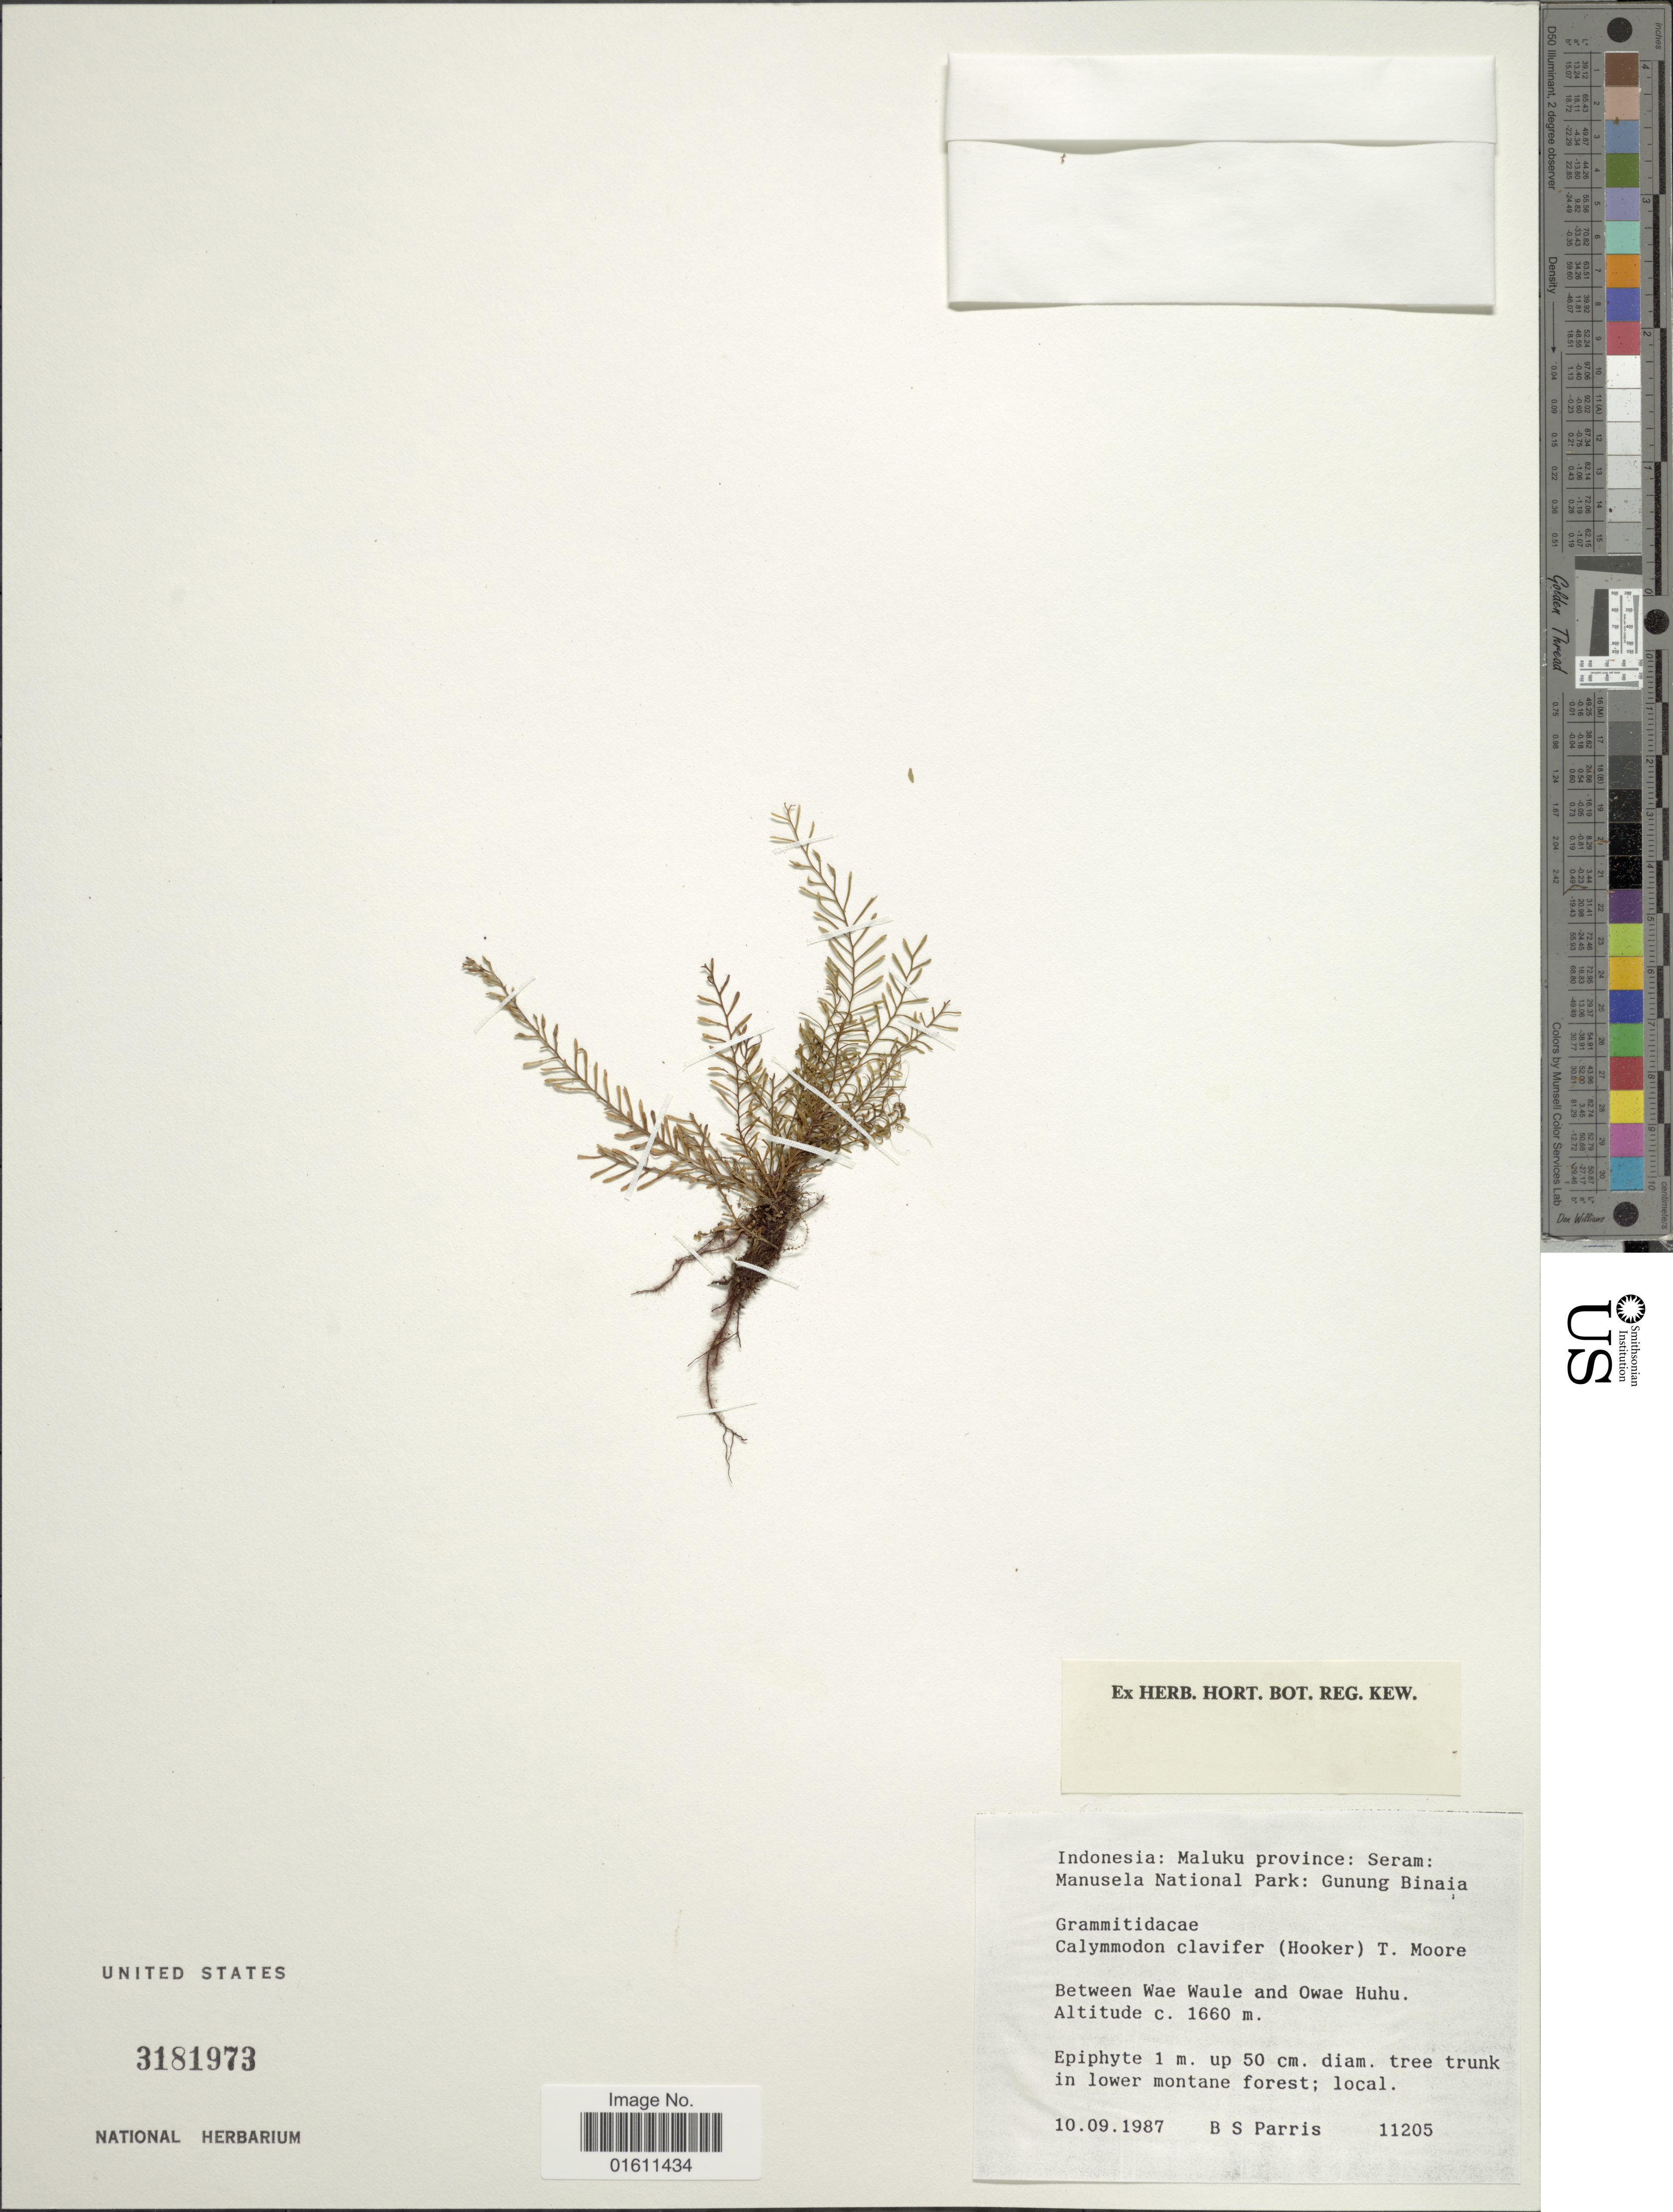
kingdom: Plantae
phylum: Tracheophyta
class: Polypodiopsida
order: Polypodiales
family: Polypodiaceae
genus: Calymmodon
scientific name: Calymmodon clavifer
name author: (Hook.) T. Moore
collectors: B. S. Parris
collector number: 11205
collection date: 1987-09-10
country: Indonesia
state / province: Maluku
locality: Indonesia: Maluku province: Seram: Manusela National Park: Gunnung Binaia, between Wae Waule and Owae Huhu.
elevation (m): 1660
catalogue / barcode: US 3181973